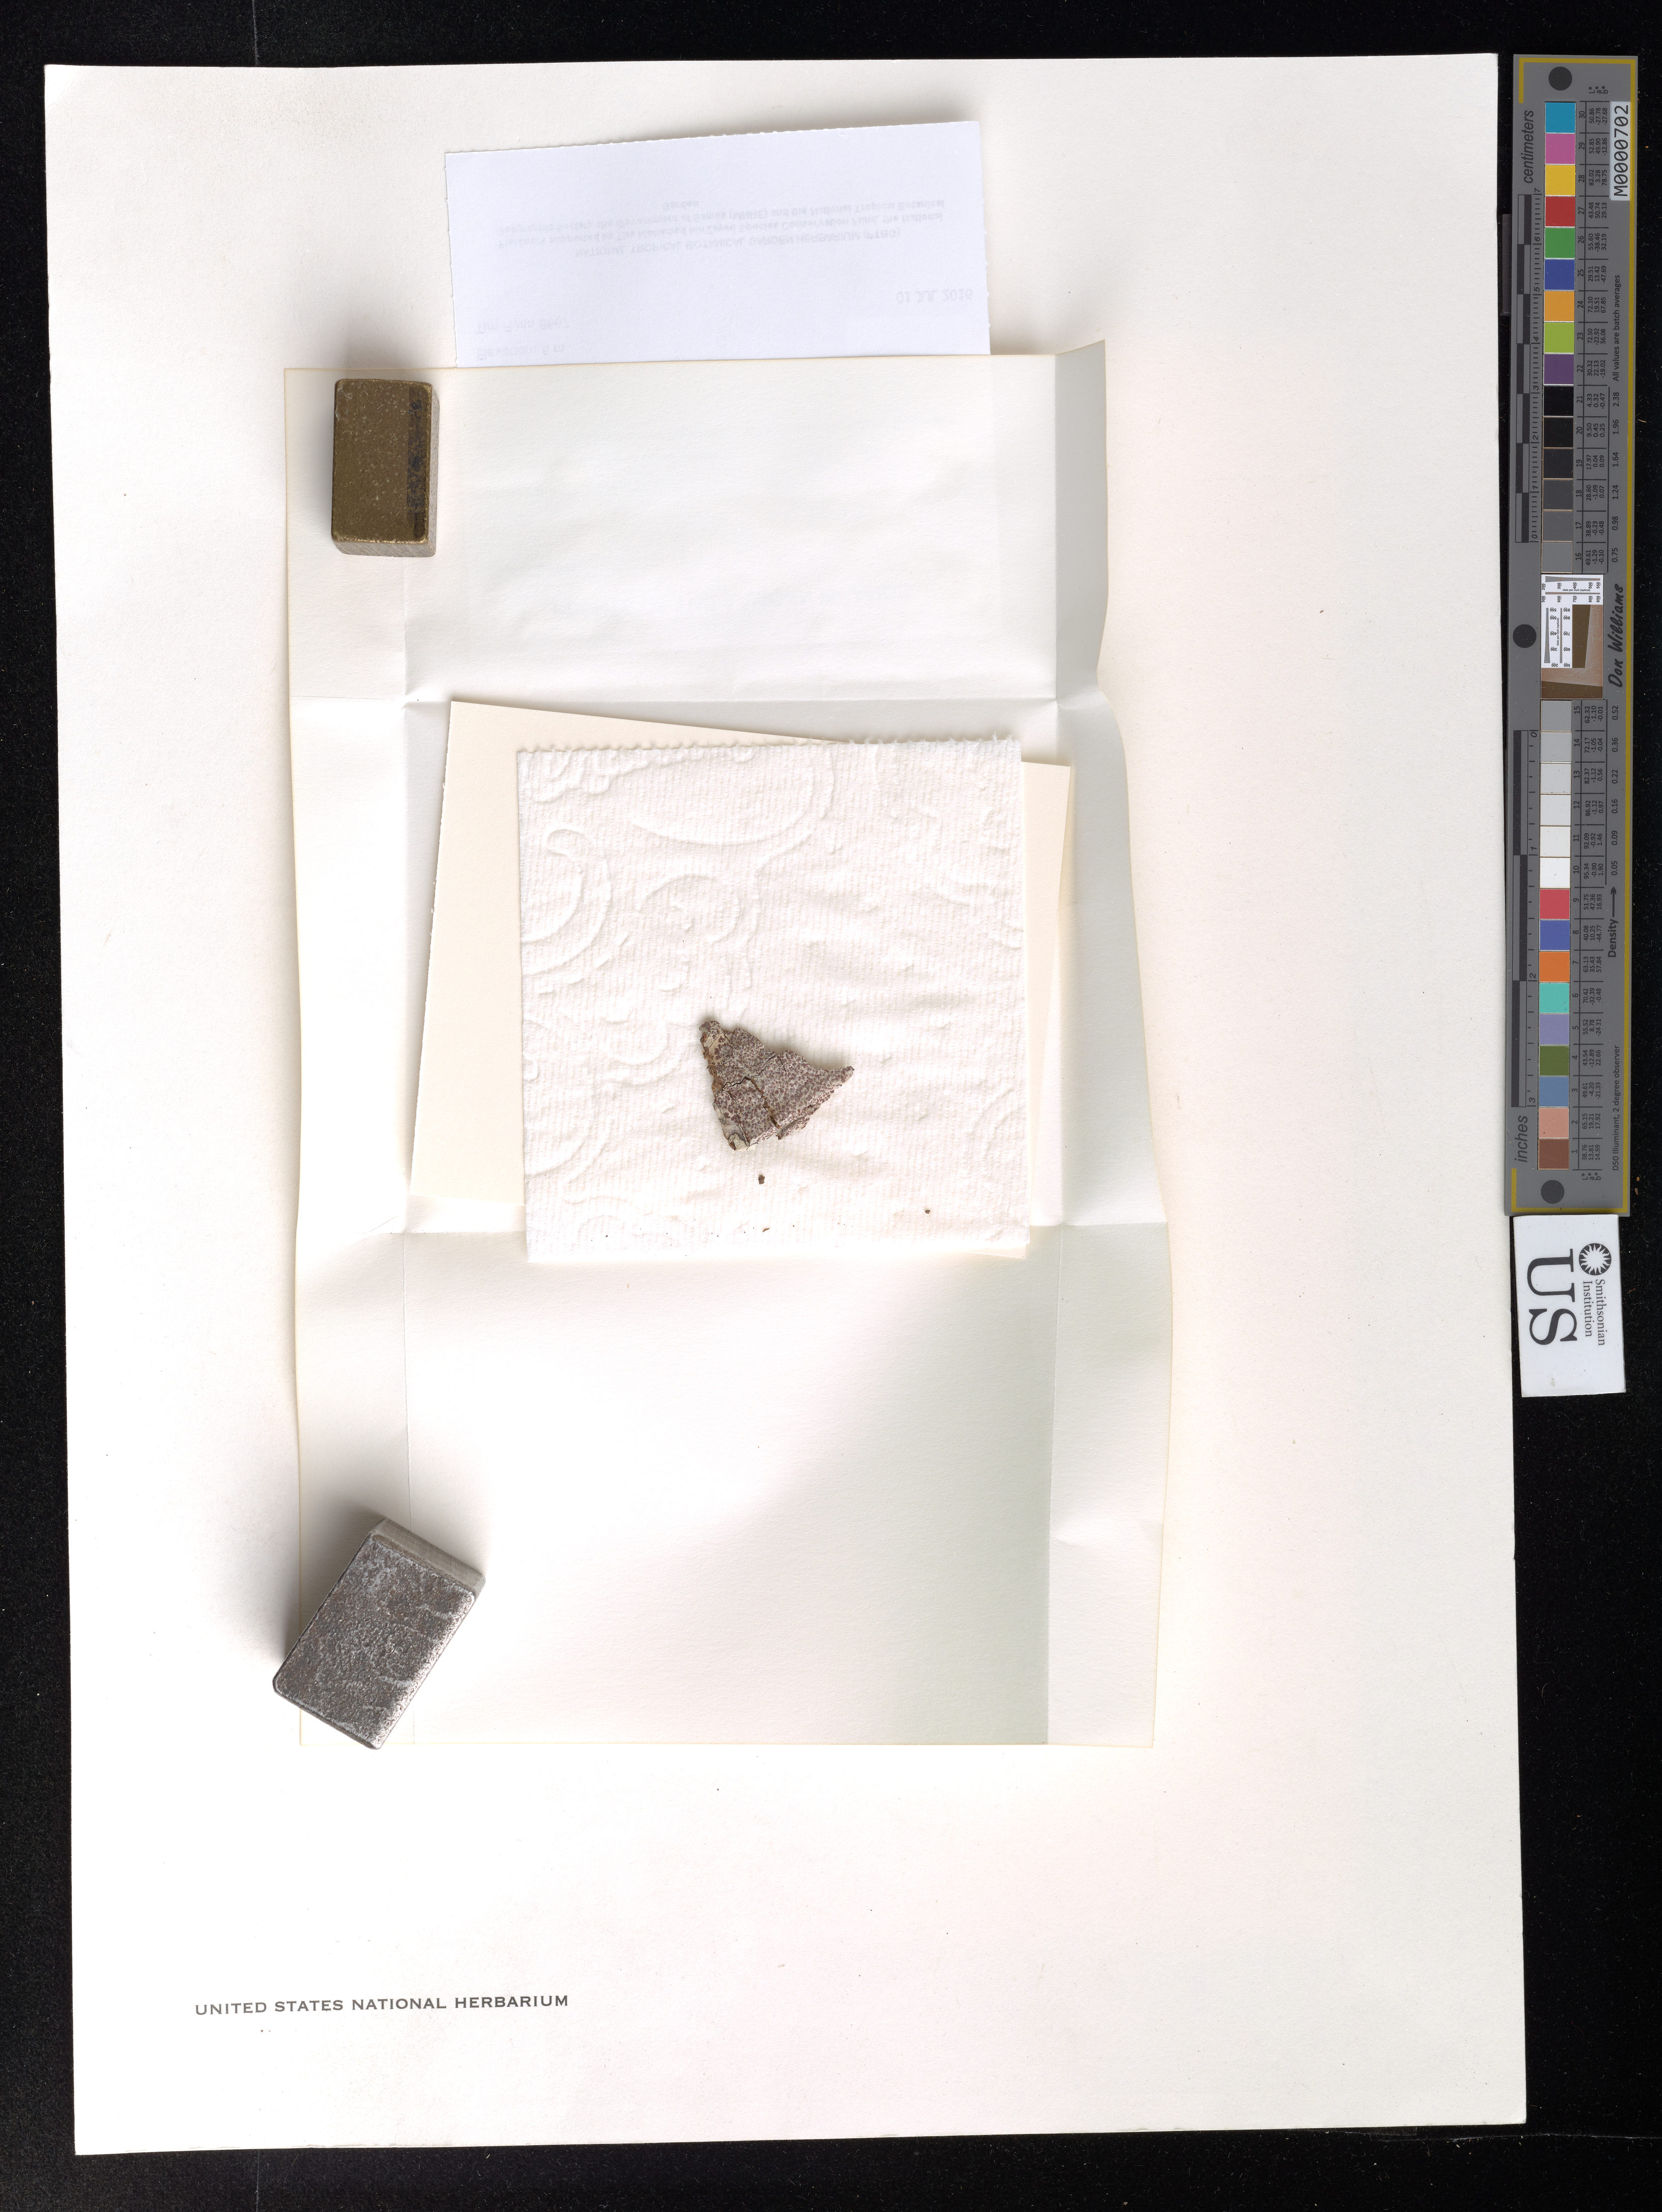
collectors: T. W. Flynn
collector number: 8667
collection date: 2016-07-01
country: Samoa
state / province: Gagaifomauga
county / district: Savaii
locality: Va-i Moana Resort, along coast west of resort.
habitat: Remnant secondary/disturbed vegetation. W/ Hibiscus, Santalum, Canavalia, Diclipta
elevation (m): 6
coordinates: -13.517897, -172.647986